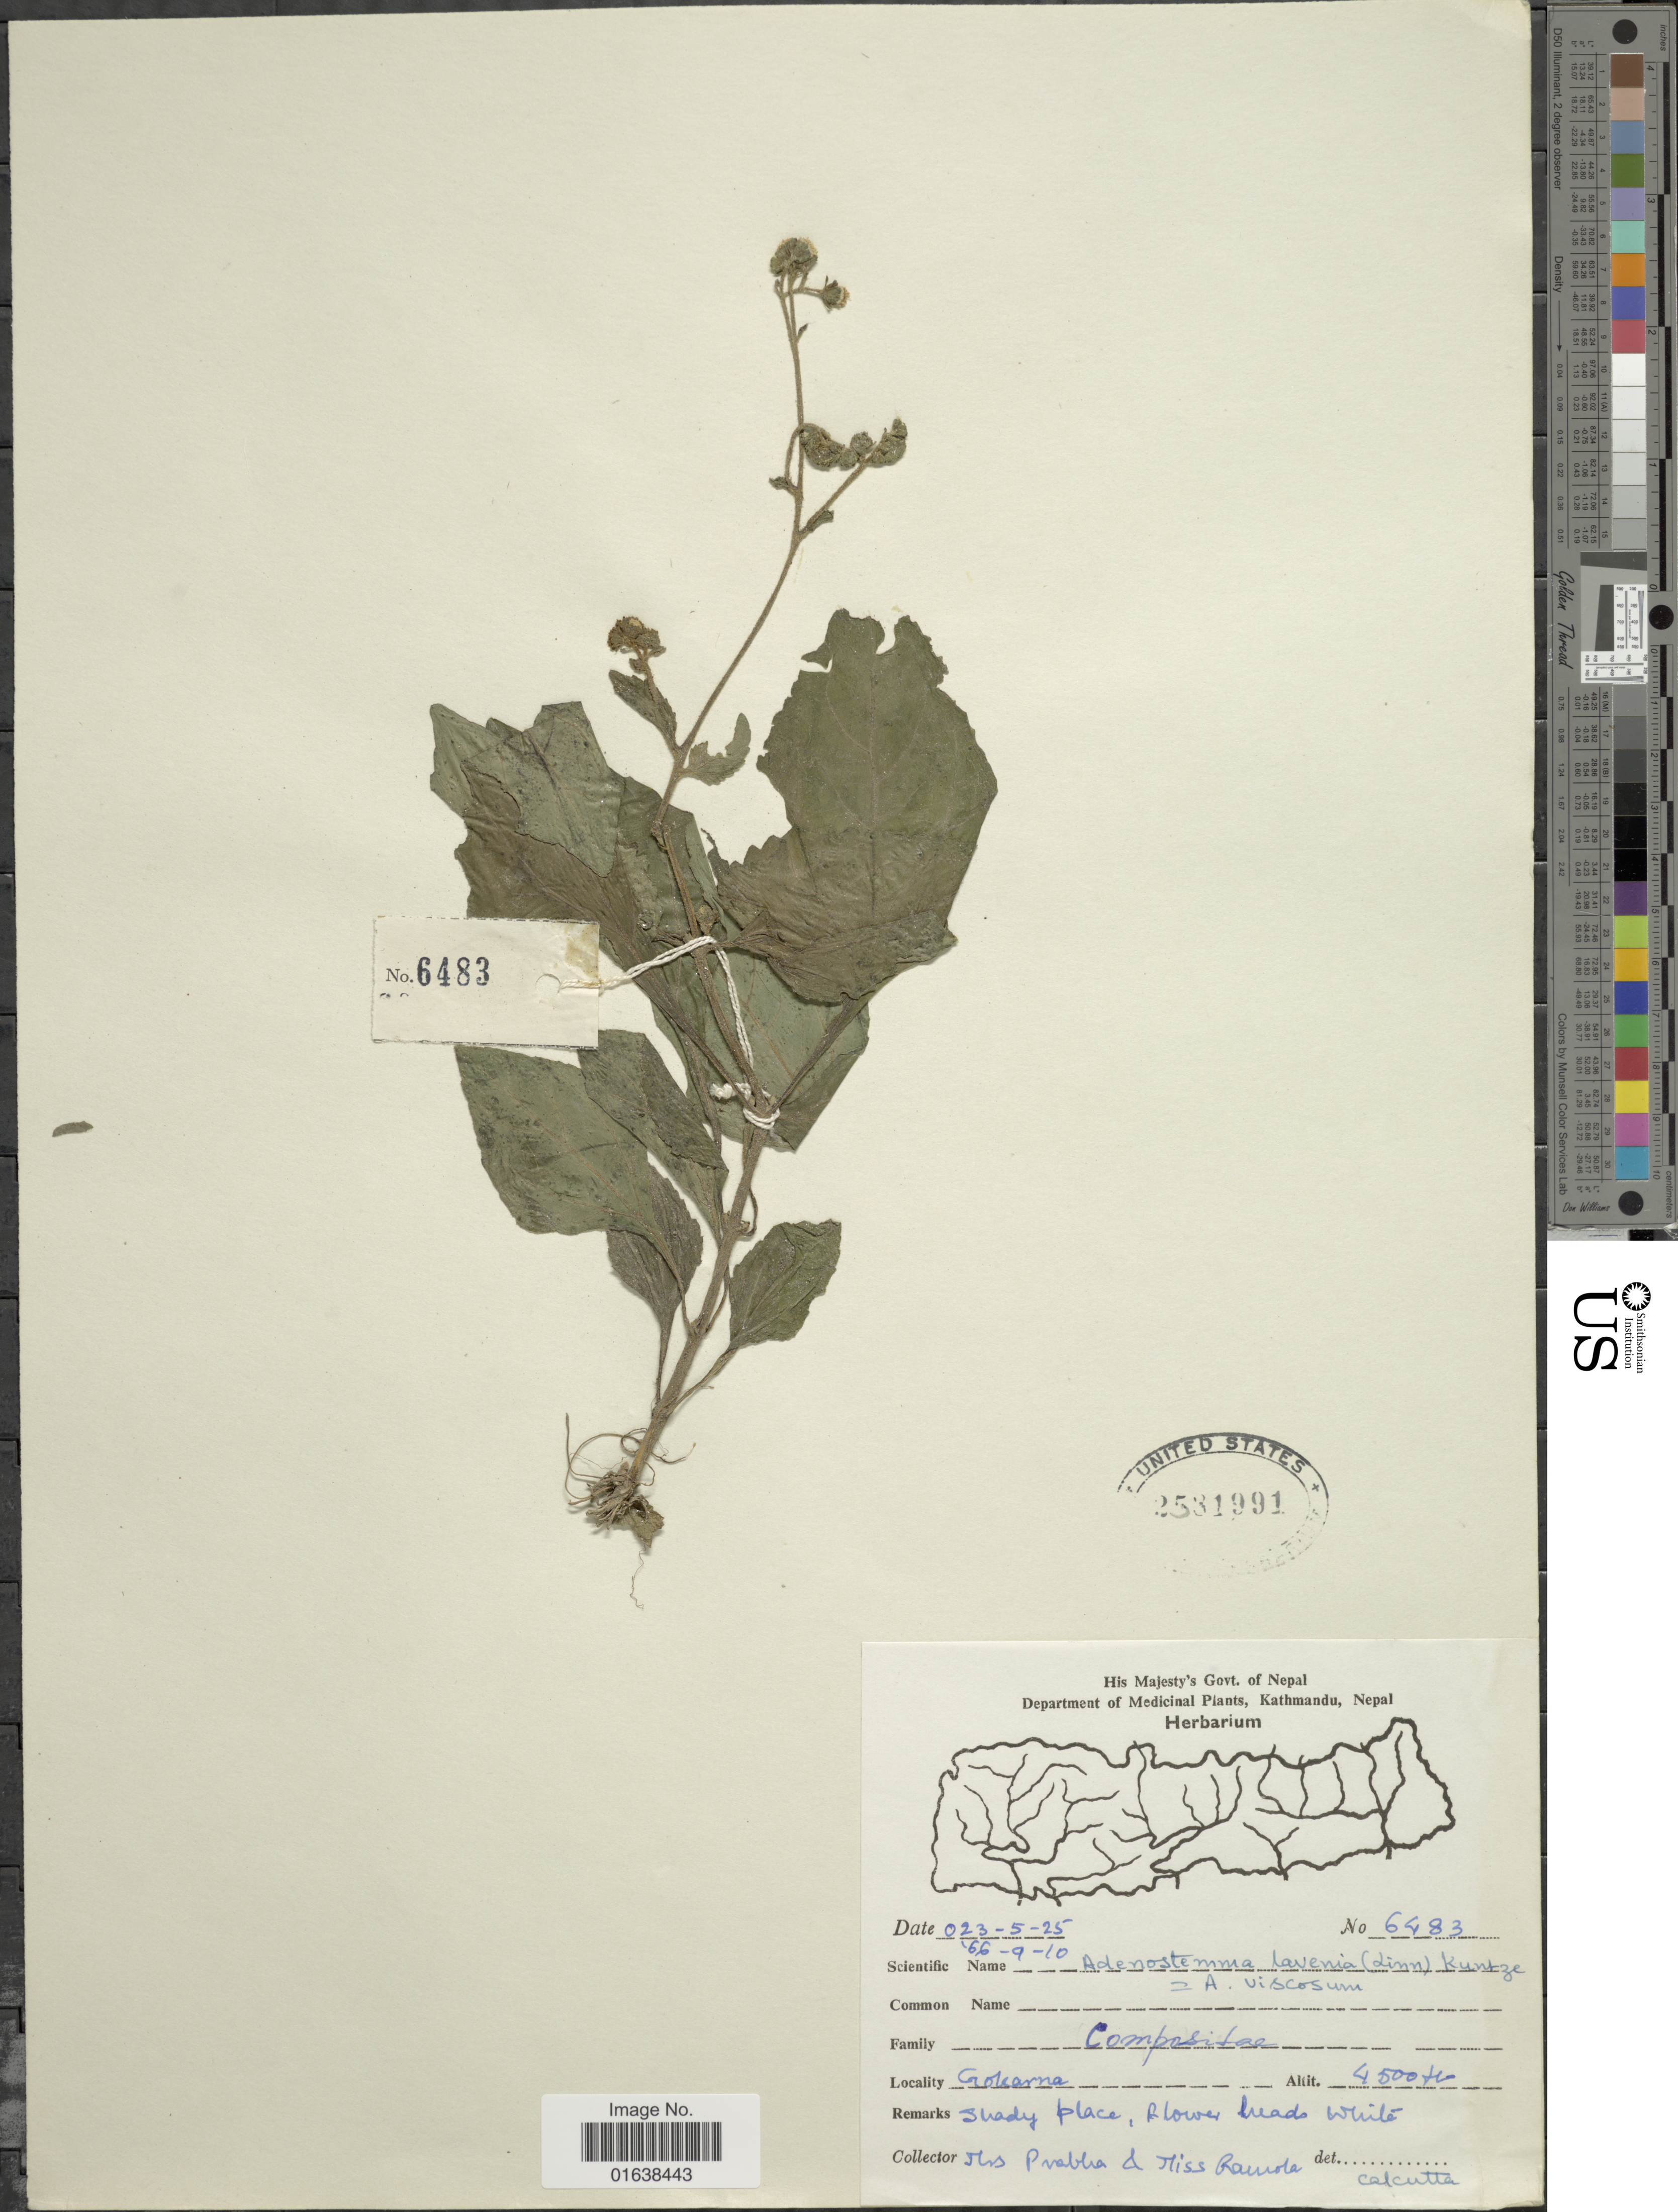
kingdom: Plantae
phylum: Tracheophyta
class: Magnoliopsida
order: Asterales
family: Asteraceae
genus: Adenostemma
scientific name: Adenostemma lavenia var. lavenia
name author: Kuntze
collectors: P. Pradhan & R. Thapa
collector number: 6483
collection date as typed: Transcribed d/m/y: 23/5/25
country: Nepal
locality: Kathmandu, Nepa. Crokarma. Shady plaze, [interpreted]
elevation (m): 1372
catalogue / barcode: US 2581991